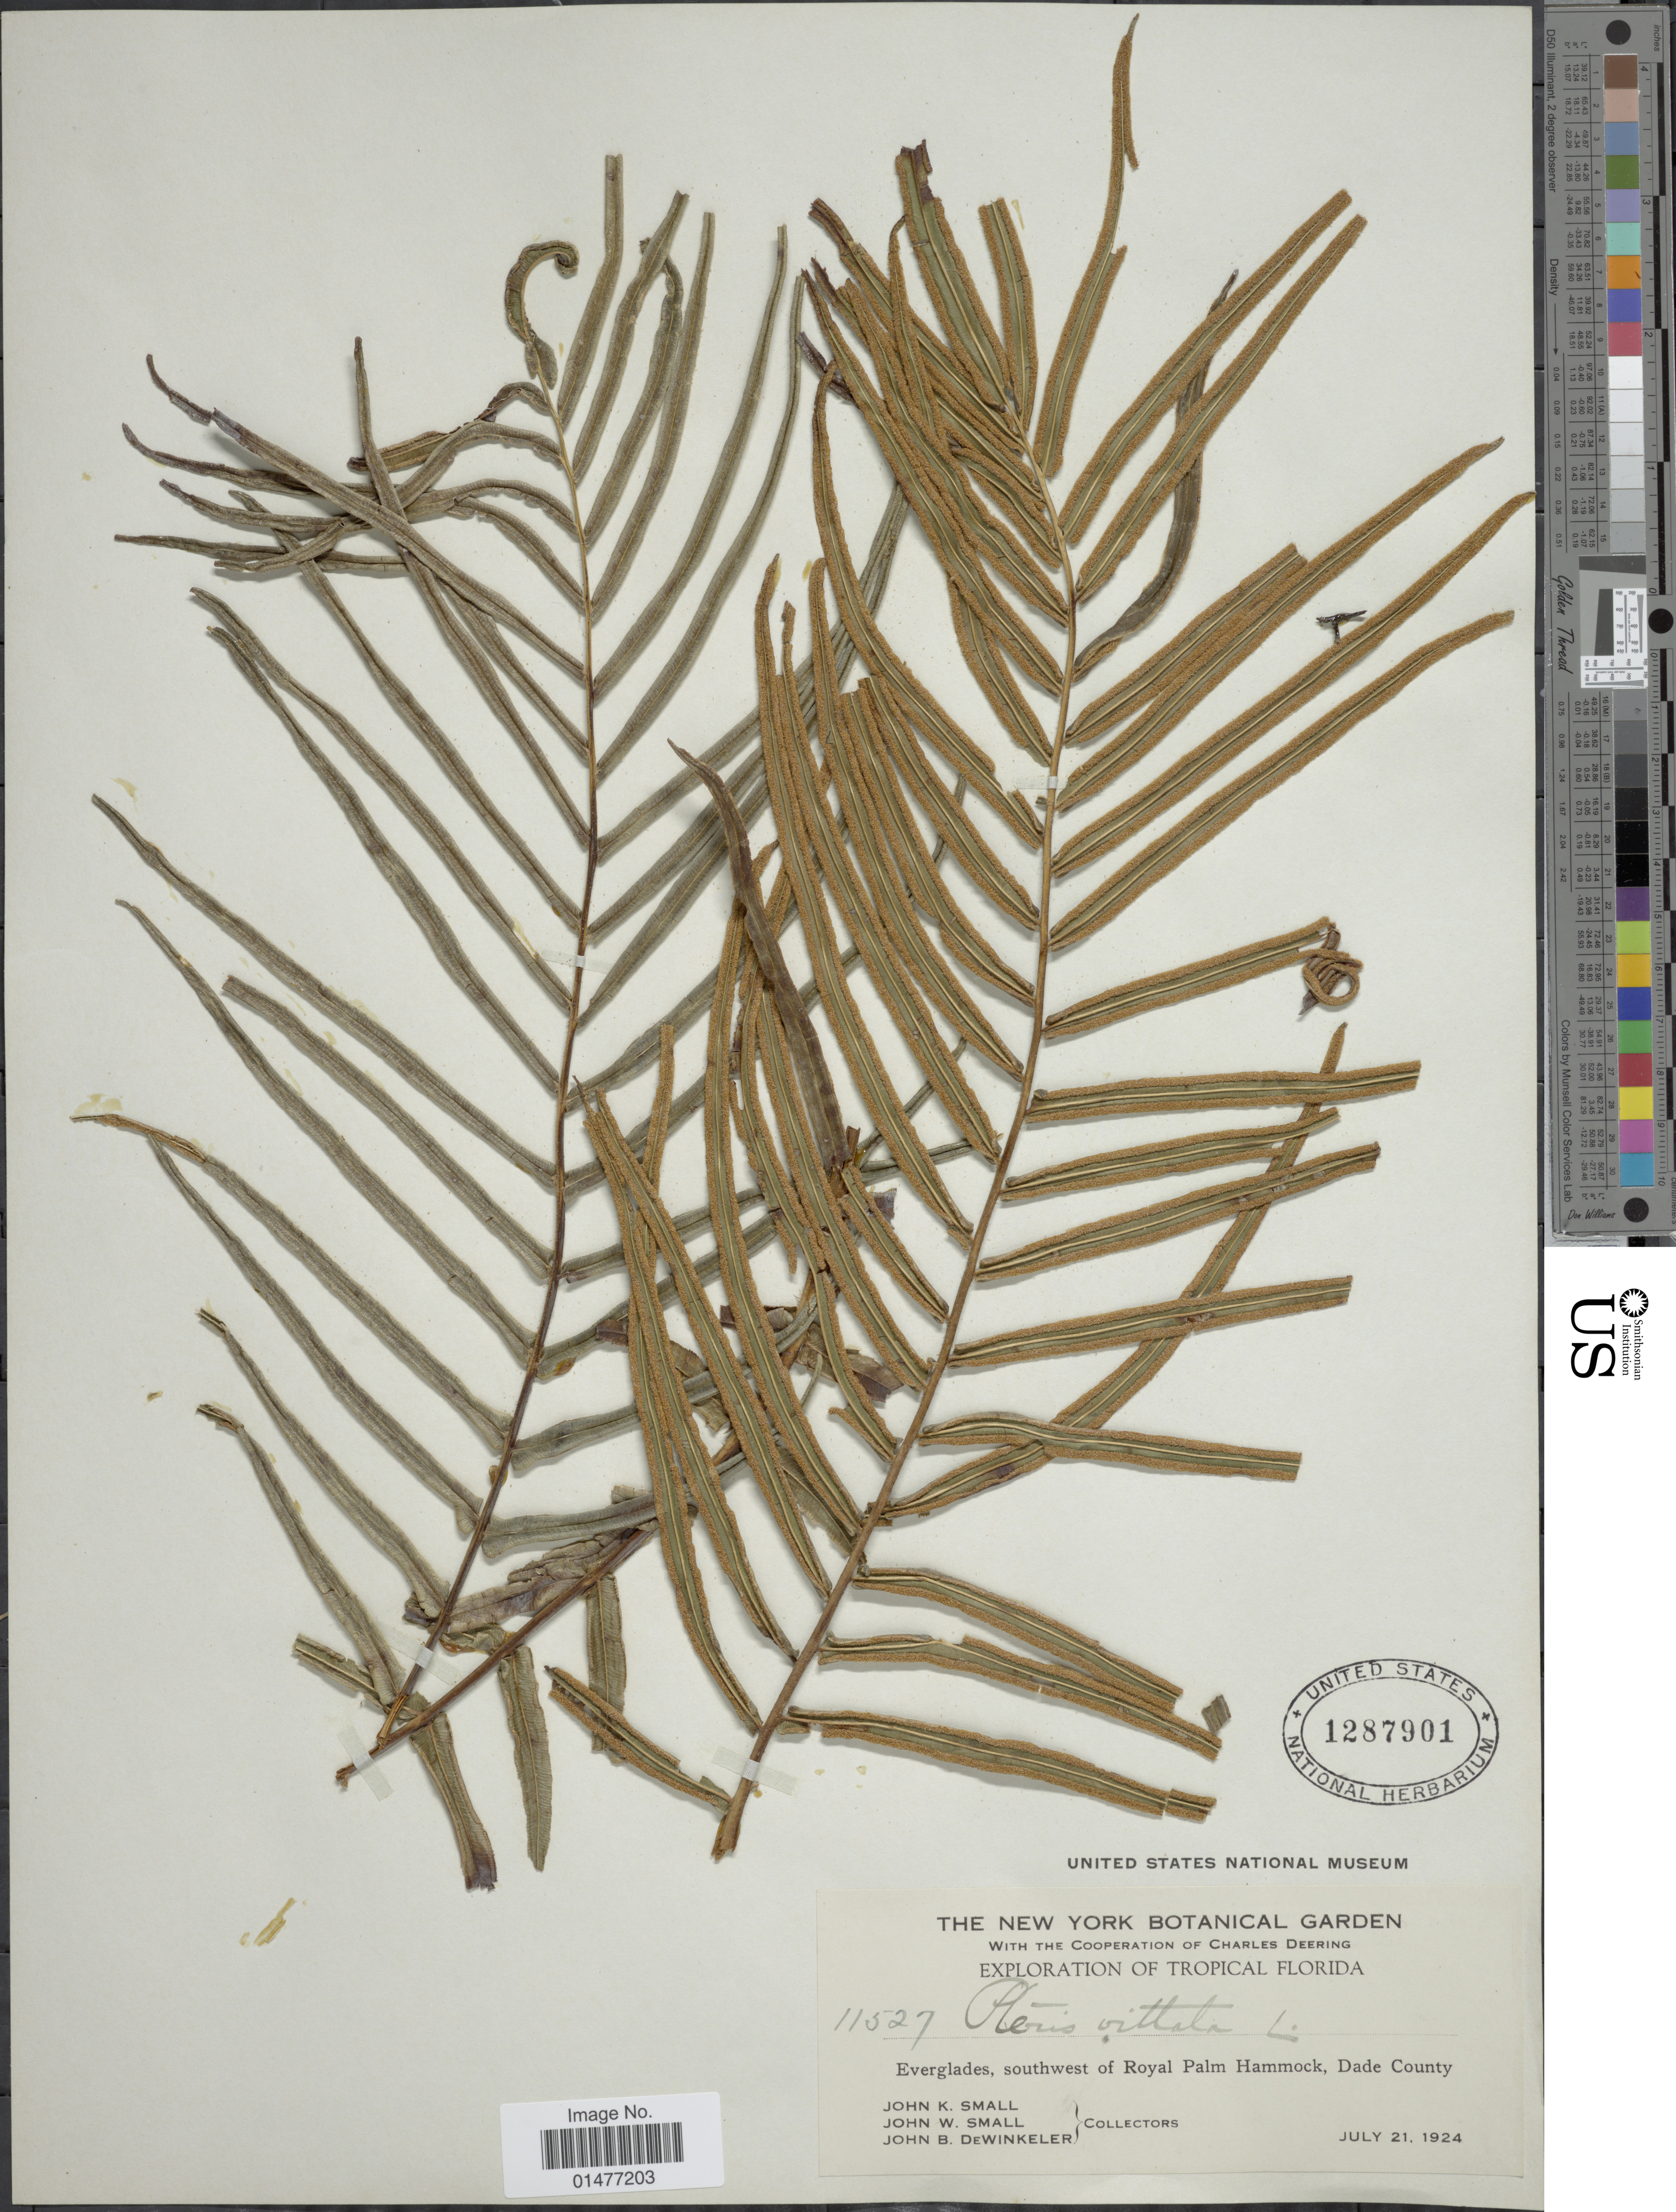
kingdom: Plantae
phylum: Tracheophyta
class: Polypodiopsida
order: Polypodiales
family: Pteridaceae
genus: Pteris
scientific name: Pteris vittata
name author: L.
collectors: J. K. Small, J. Small & J. B. Dewinkeler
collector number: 11527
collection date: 1924-07-21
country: United States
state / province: Florida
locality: Exploration of tropical Florida, Everglades, southwest of Royal Palm Hammock, Dade County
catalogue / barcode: US 1287901